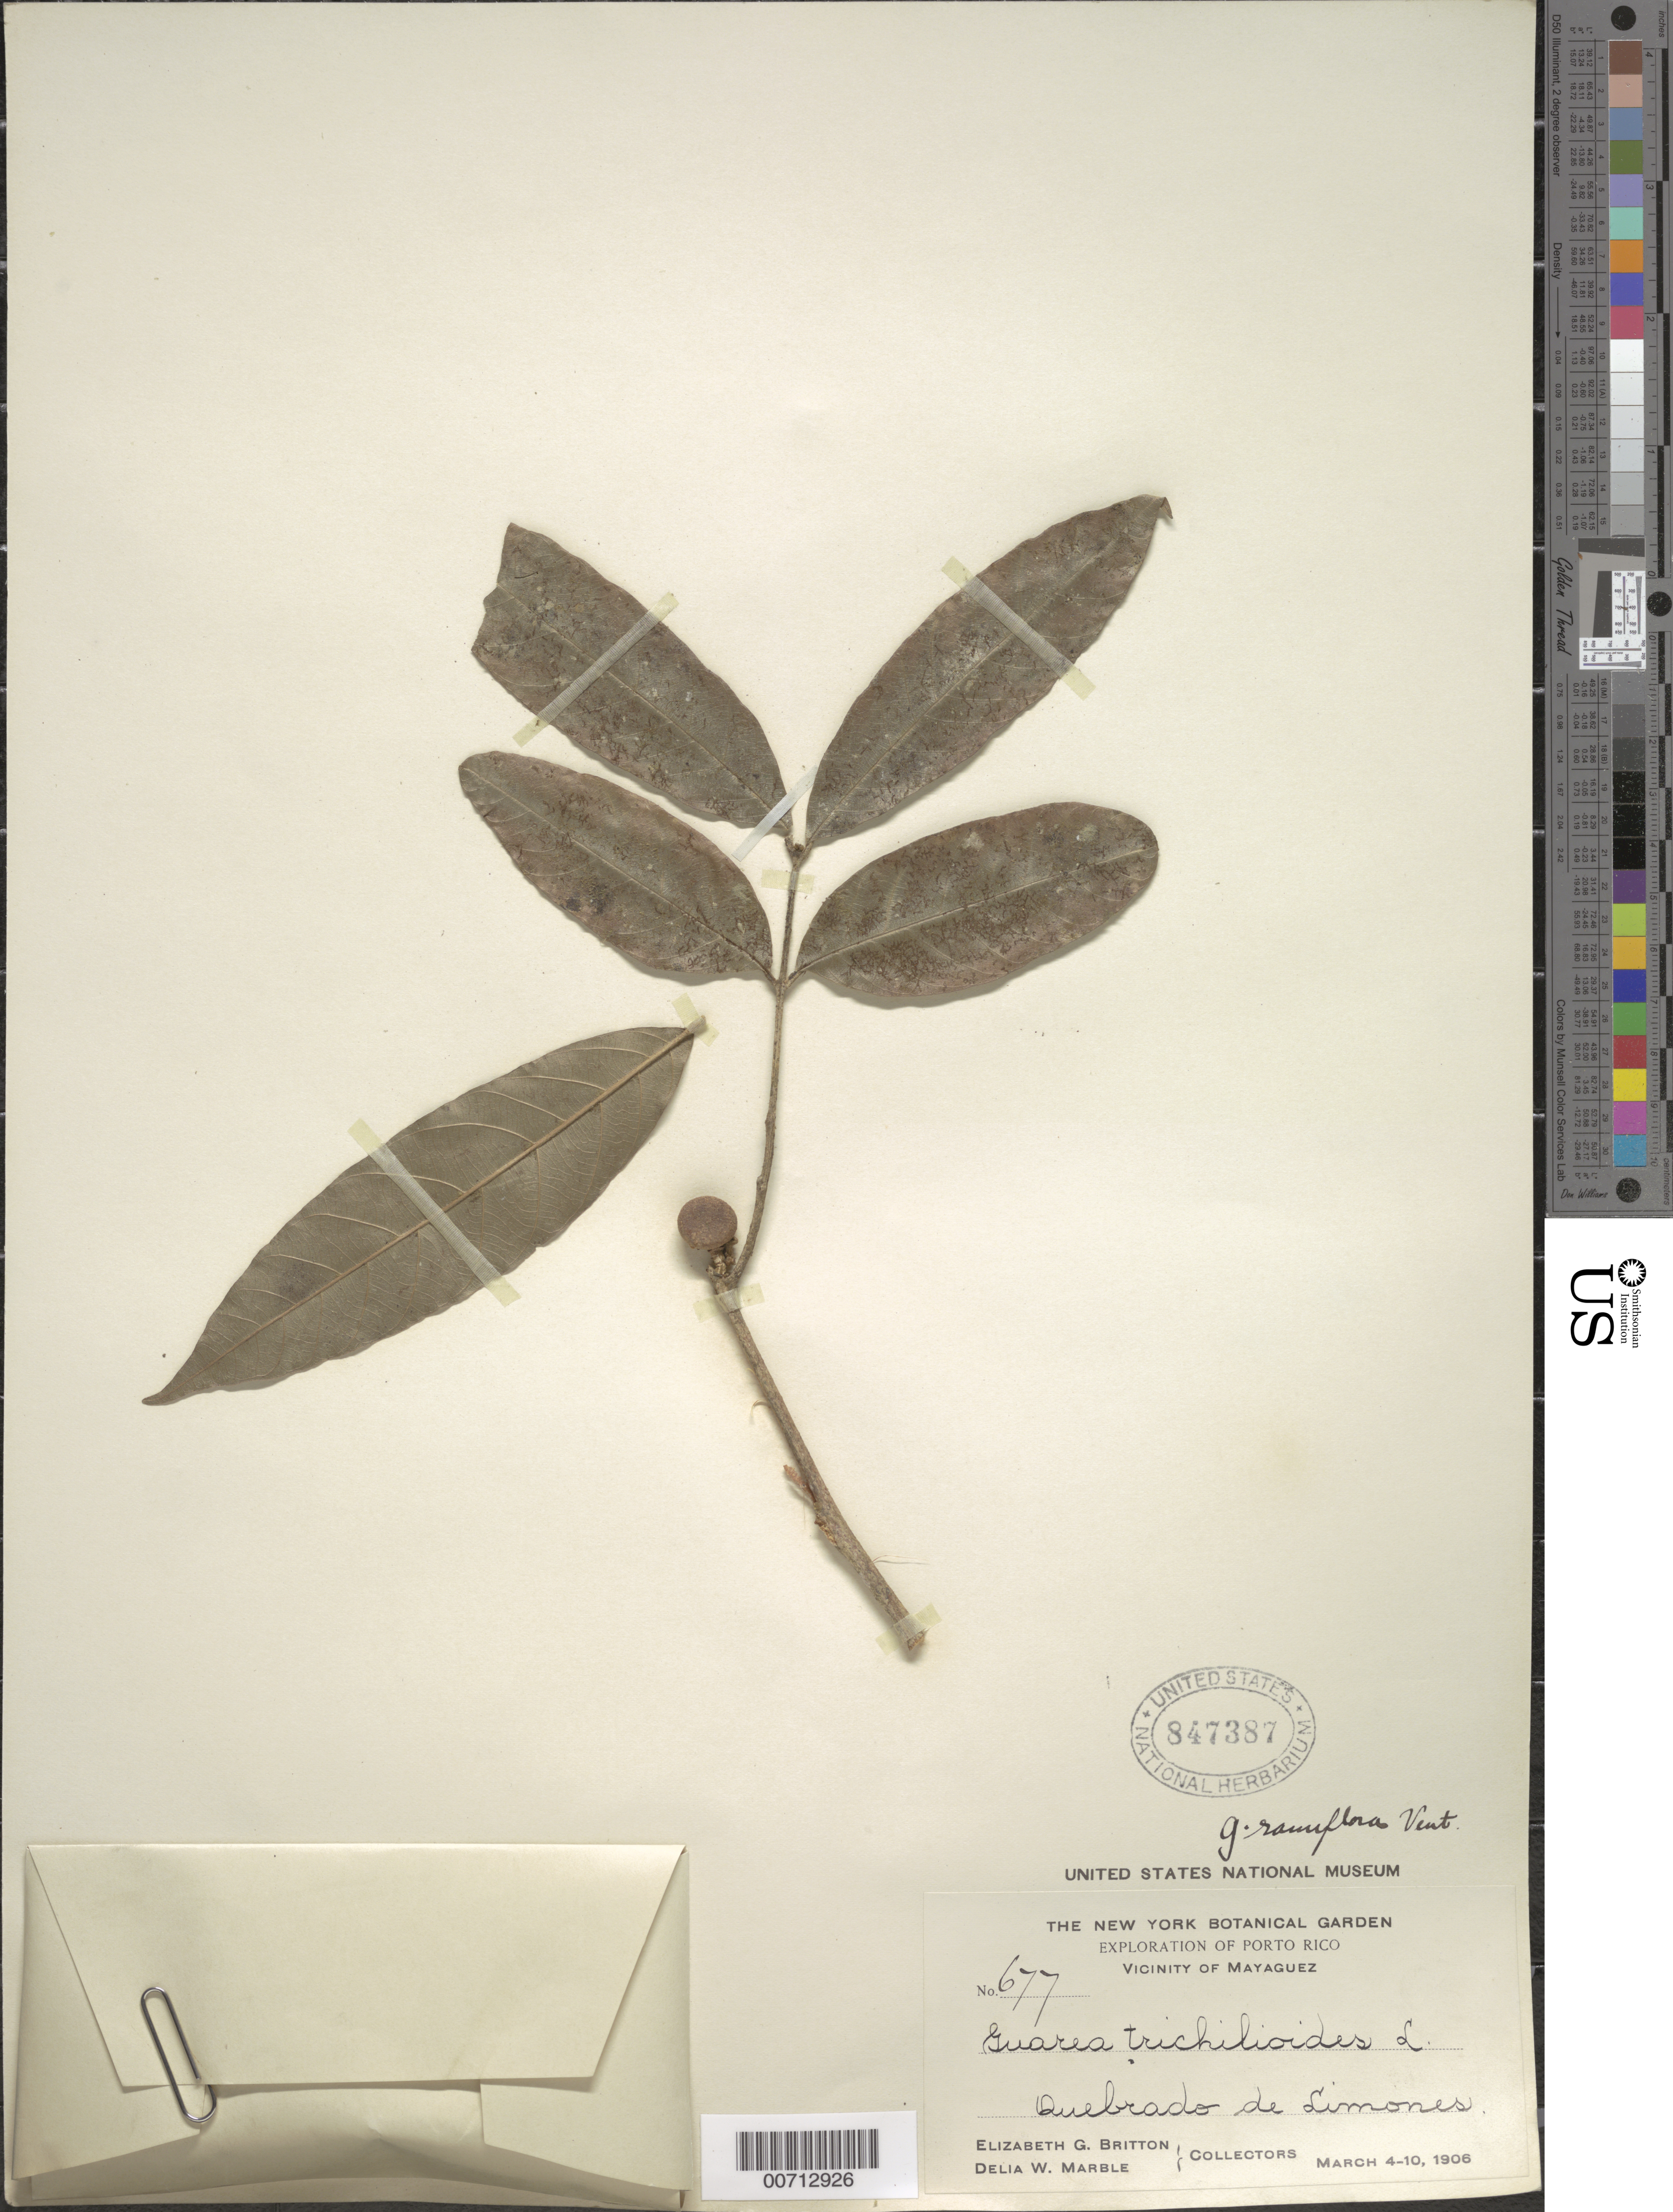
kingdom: Plantae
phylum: Tracheophyta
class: Magnoliopsida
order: Sapindales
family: Meliaceae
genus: Guarea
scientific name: Guarea ramiflora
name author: Vent.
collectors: E. G. Britton & D. W. Marble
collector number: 677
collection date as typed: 04 Mar 1906 to 10 Mar 1906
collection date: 1906-03-04/1906-03-10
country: Puerto Rico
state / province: Mayaguez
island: Greater Antilles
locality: Quebrado de Limones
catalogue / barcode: US 847387